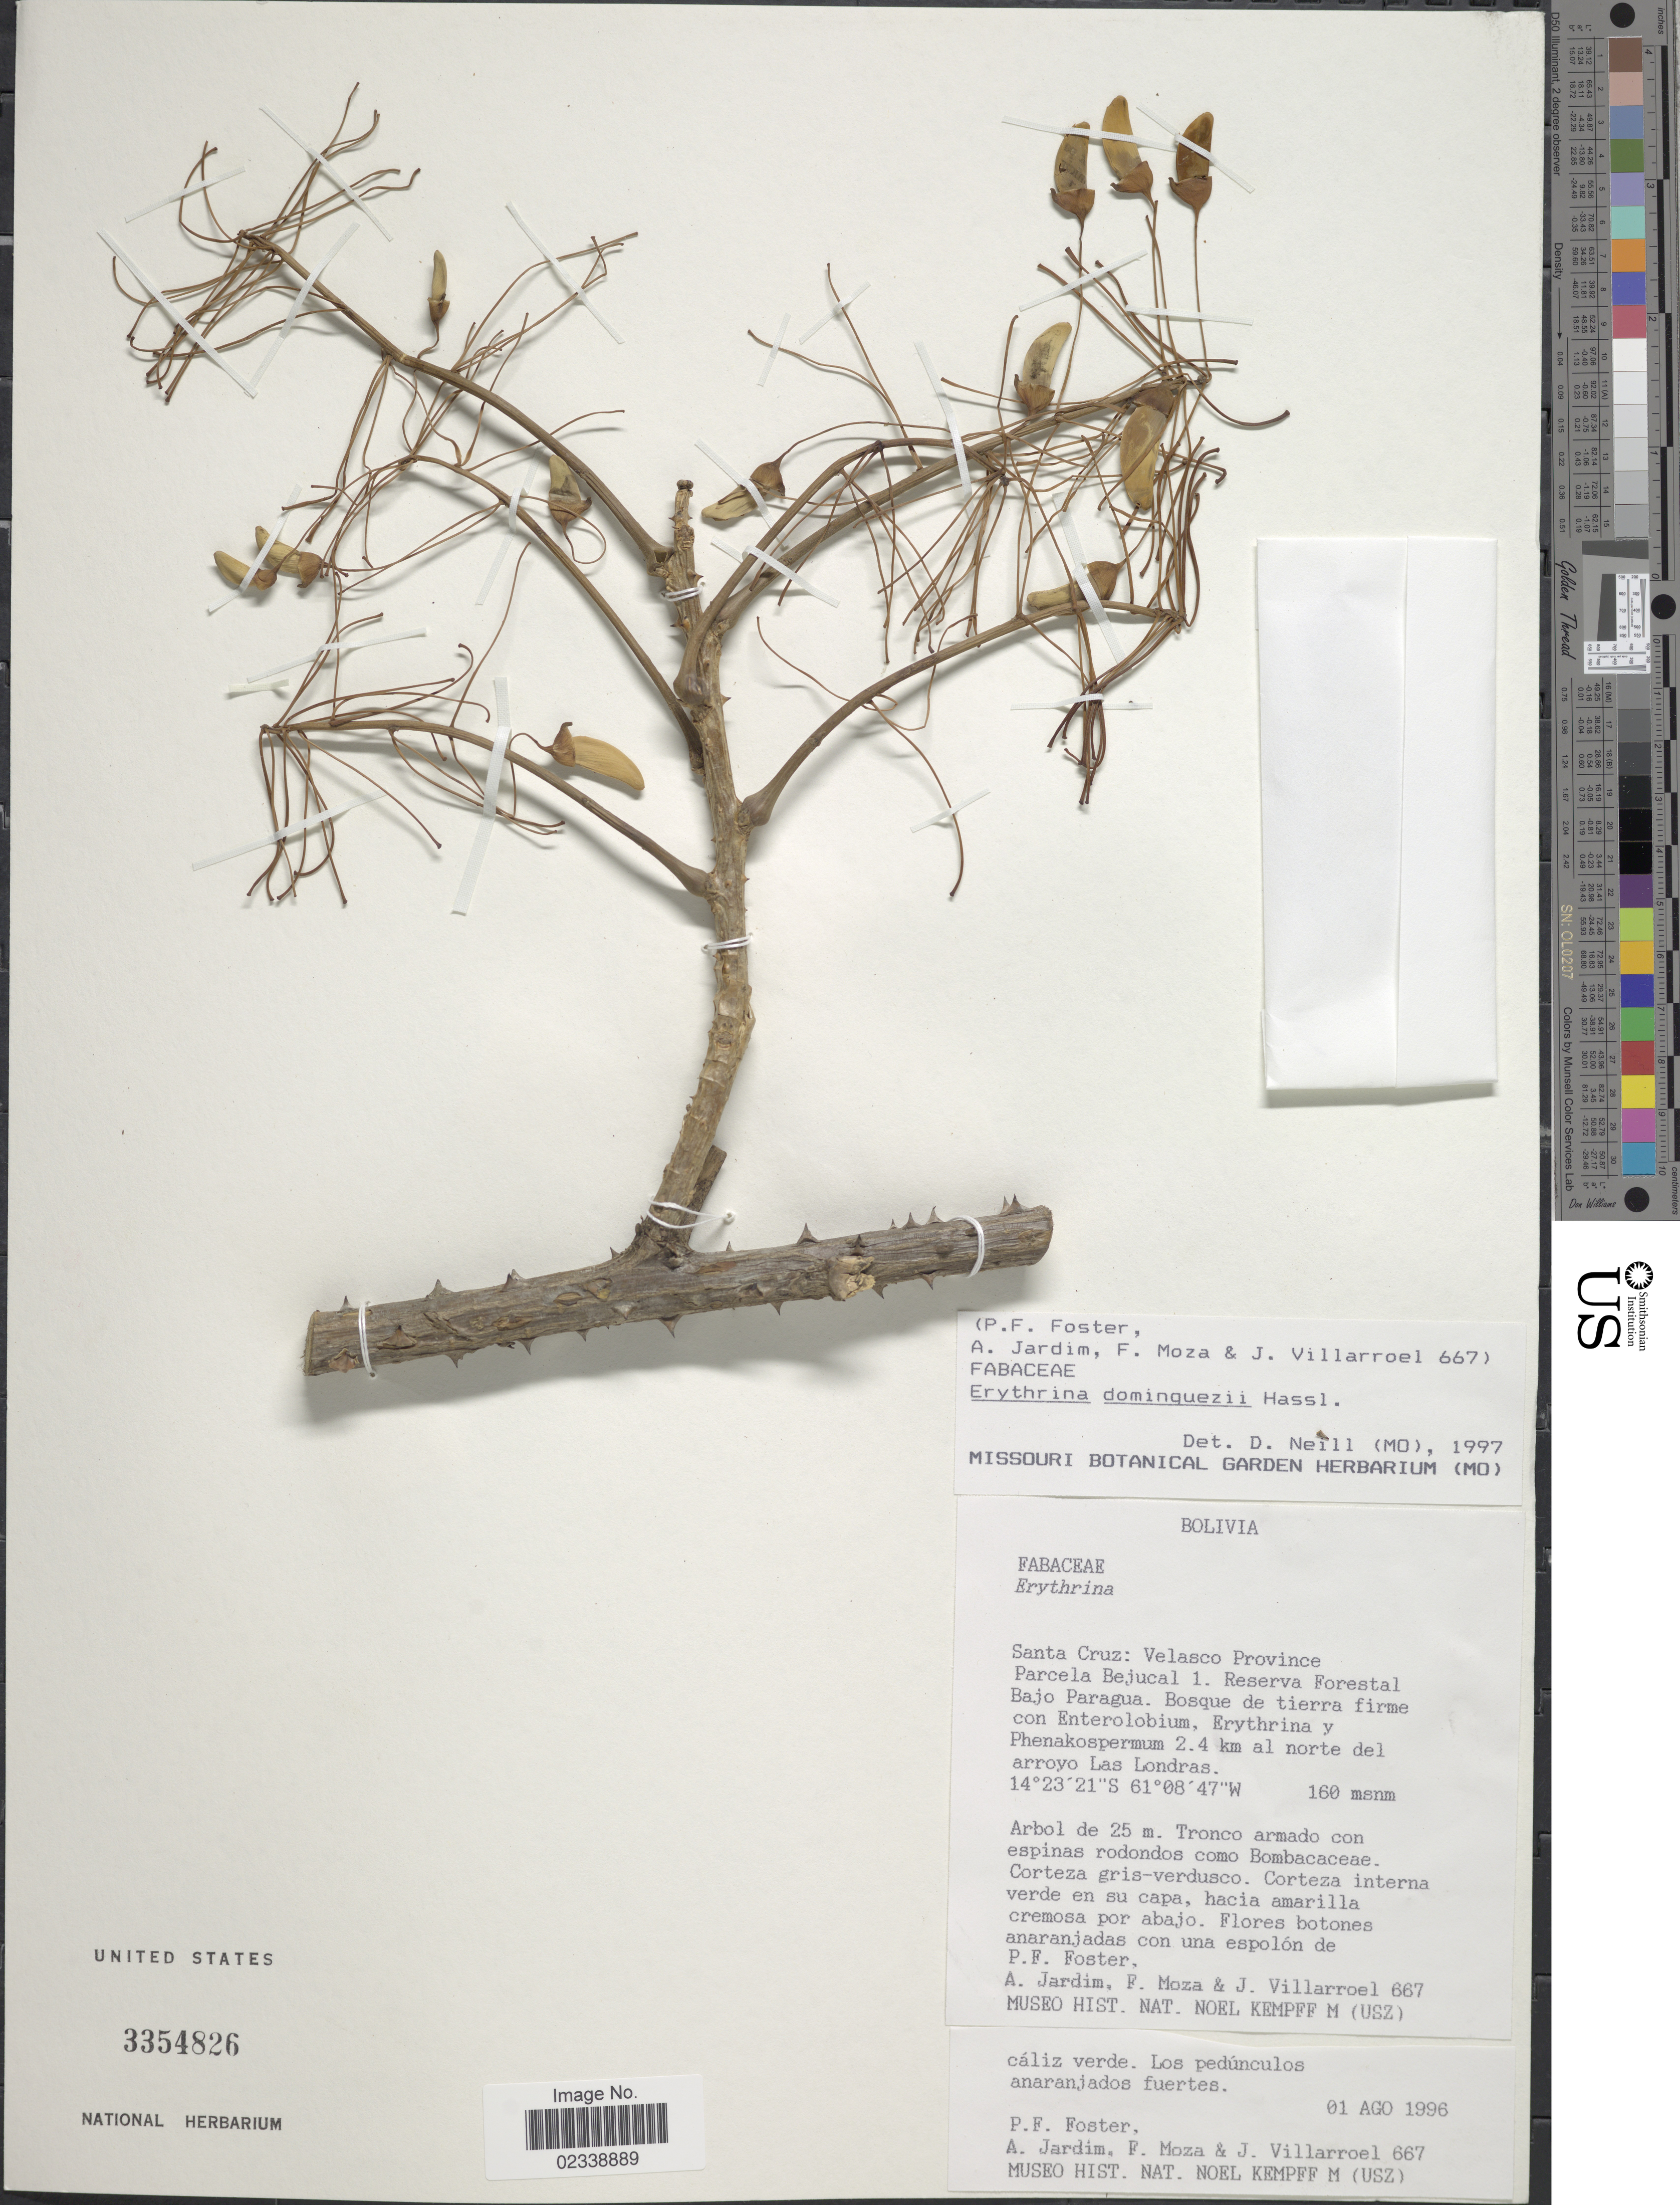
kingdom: Plantae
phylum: Tracheophyta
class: Magnoliopsida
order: Fabales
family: Fabaceae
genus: Erythrina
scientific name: Erythrina dominguezii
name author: Hassl.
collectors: P. Foster, A. Jardim, F. Moza & J. Villarroel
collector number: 667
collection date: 1996-08-01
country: Bolivia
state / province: Santa Cruz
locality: Velasco Province, Parcela Bejuca 1, Reserva Forestal Bajo Paragua, bosque de tierra firme, 2.4 km al norte del arroyo Las Londras.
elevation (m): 160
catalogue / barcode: US 3354826